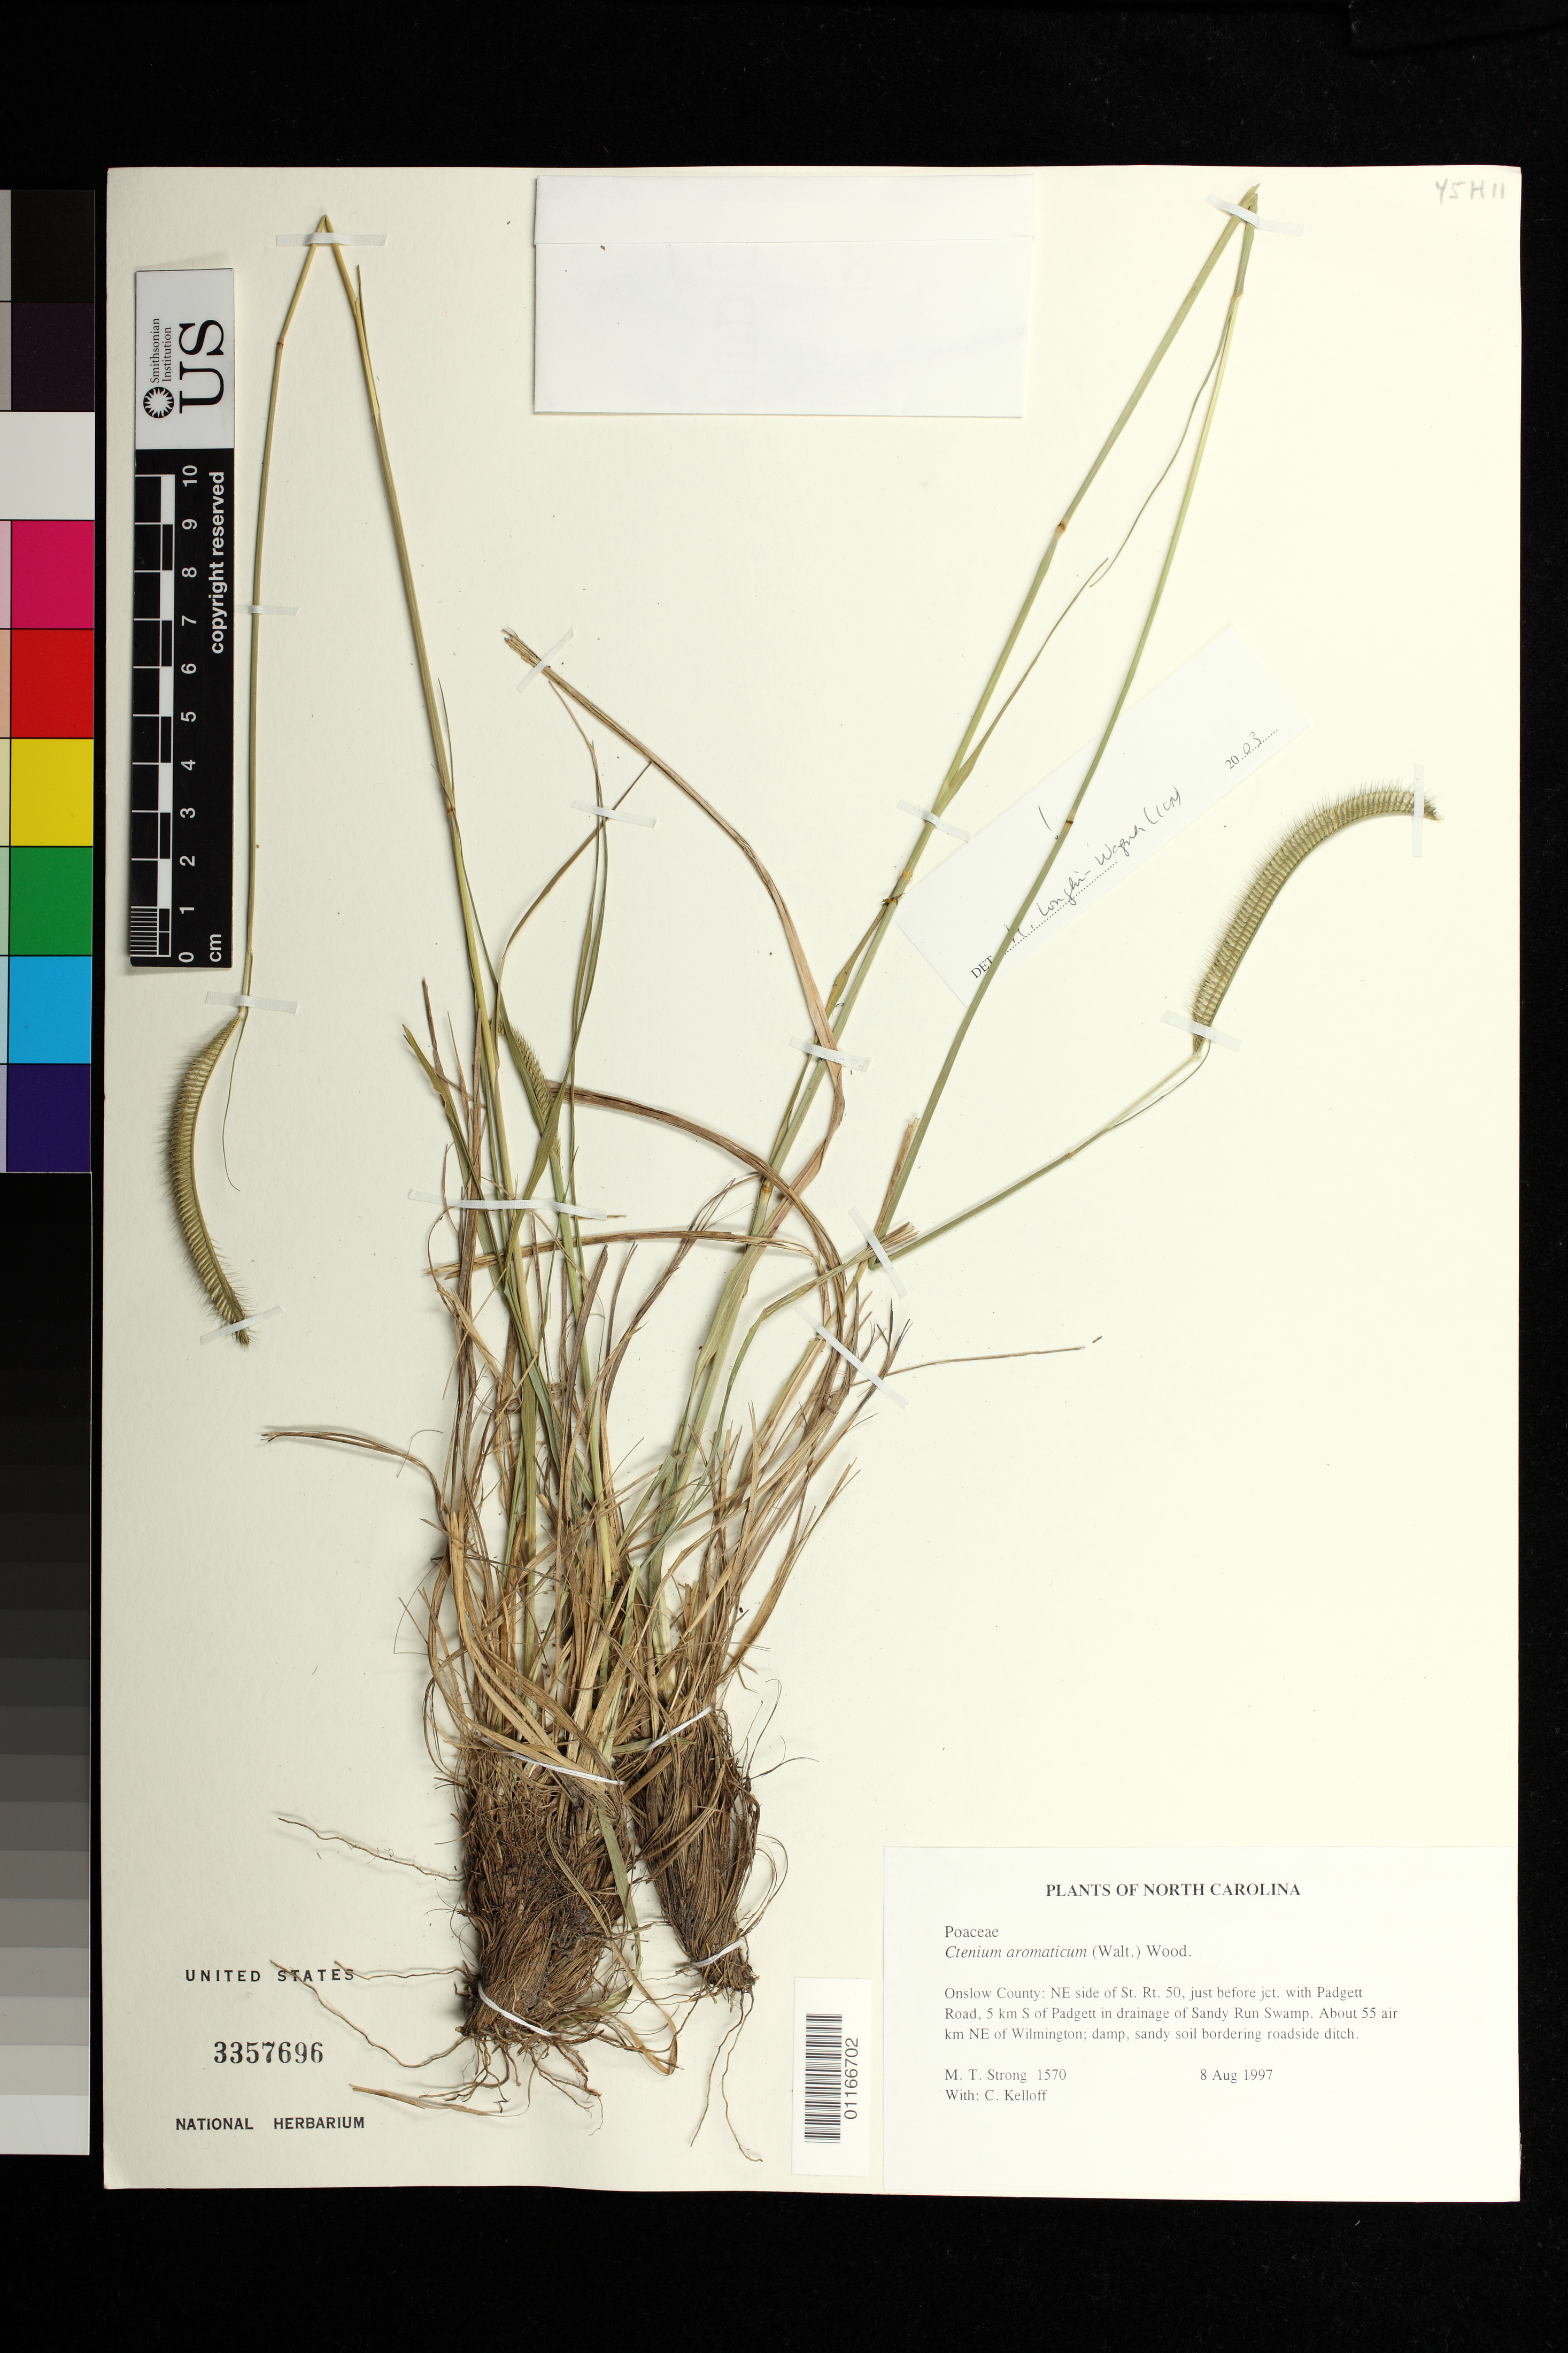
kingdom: Plantae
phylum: Tracheophyta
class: Liliopsida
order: Poales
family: Poaceae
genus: Ctenium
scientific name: Ctenium aromaticum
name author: (Walter) Alph. Wood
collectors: M. T. Strong & C. L. Kelloff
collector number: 1570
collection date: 1997-08-08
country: United States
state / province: North Carolina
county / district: Onslow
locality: NE side of St. Rt. 50, just before jct. with Padgett Road, 5 km S of Padgett in drainage of Sandy Run Swamp, about 55 air km NE of Wilmington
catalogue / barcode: US 3357696